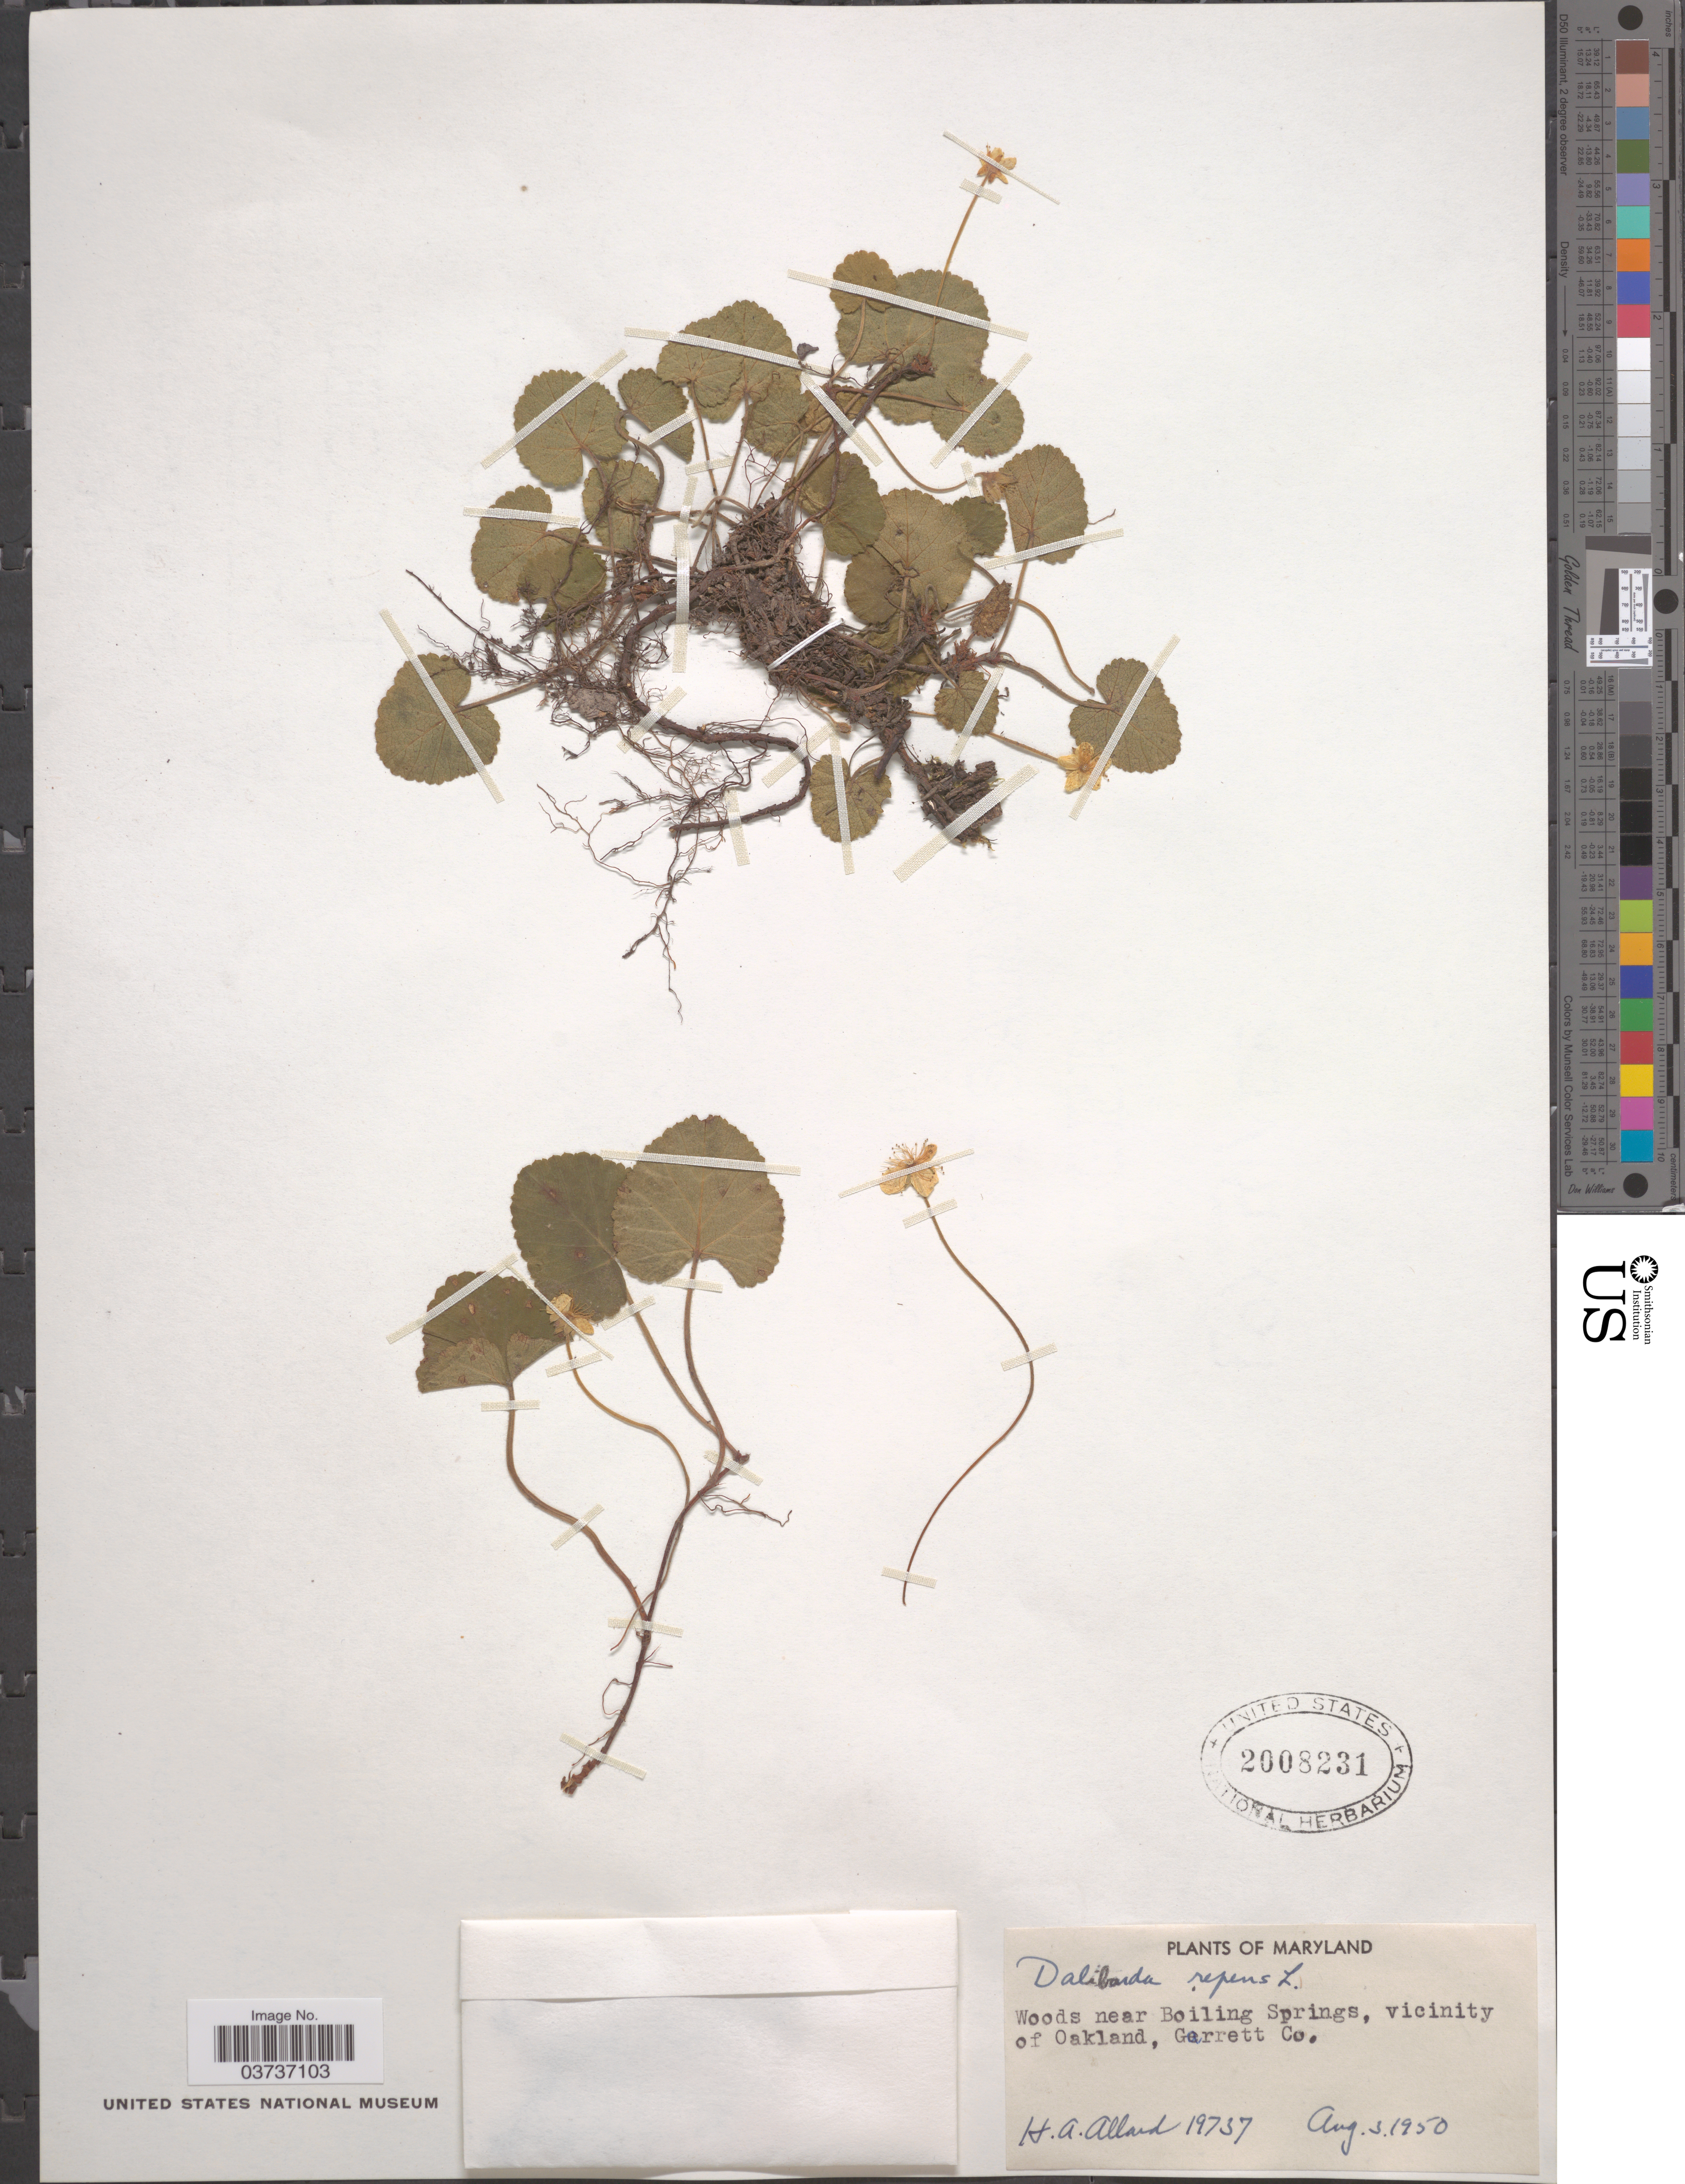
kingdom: Plantae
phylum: Tracheophyta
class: Magnoliopsida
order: Rosales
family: Rosaceae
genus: Dalibarda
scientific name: Dalibarda repens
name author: L.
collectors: H. A. Allard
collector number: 19737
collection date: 1950-08-03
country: United States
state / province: Maryland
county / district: Garrett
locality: Woods near Boiling Springs, vicinity of Oakland, Garrett Co.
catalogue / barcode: US 2008231